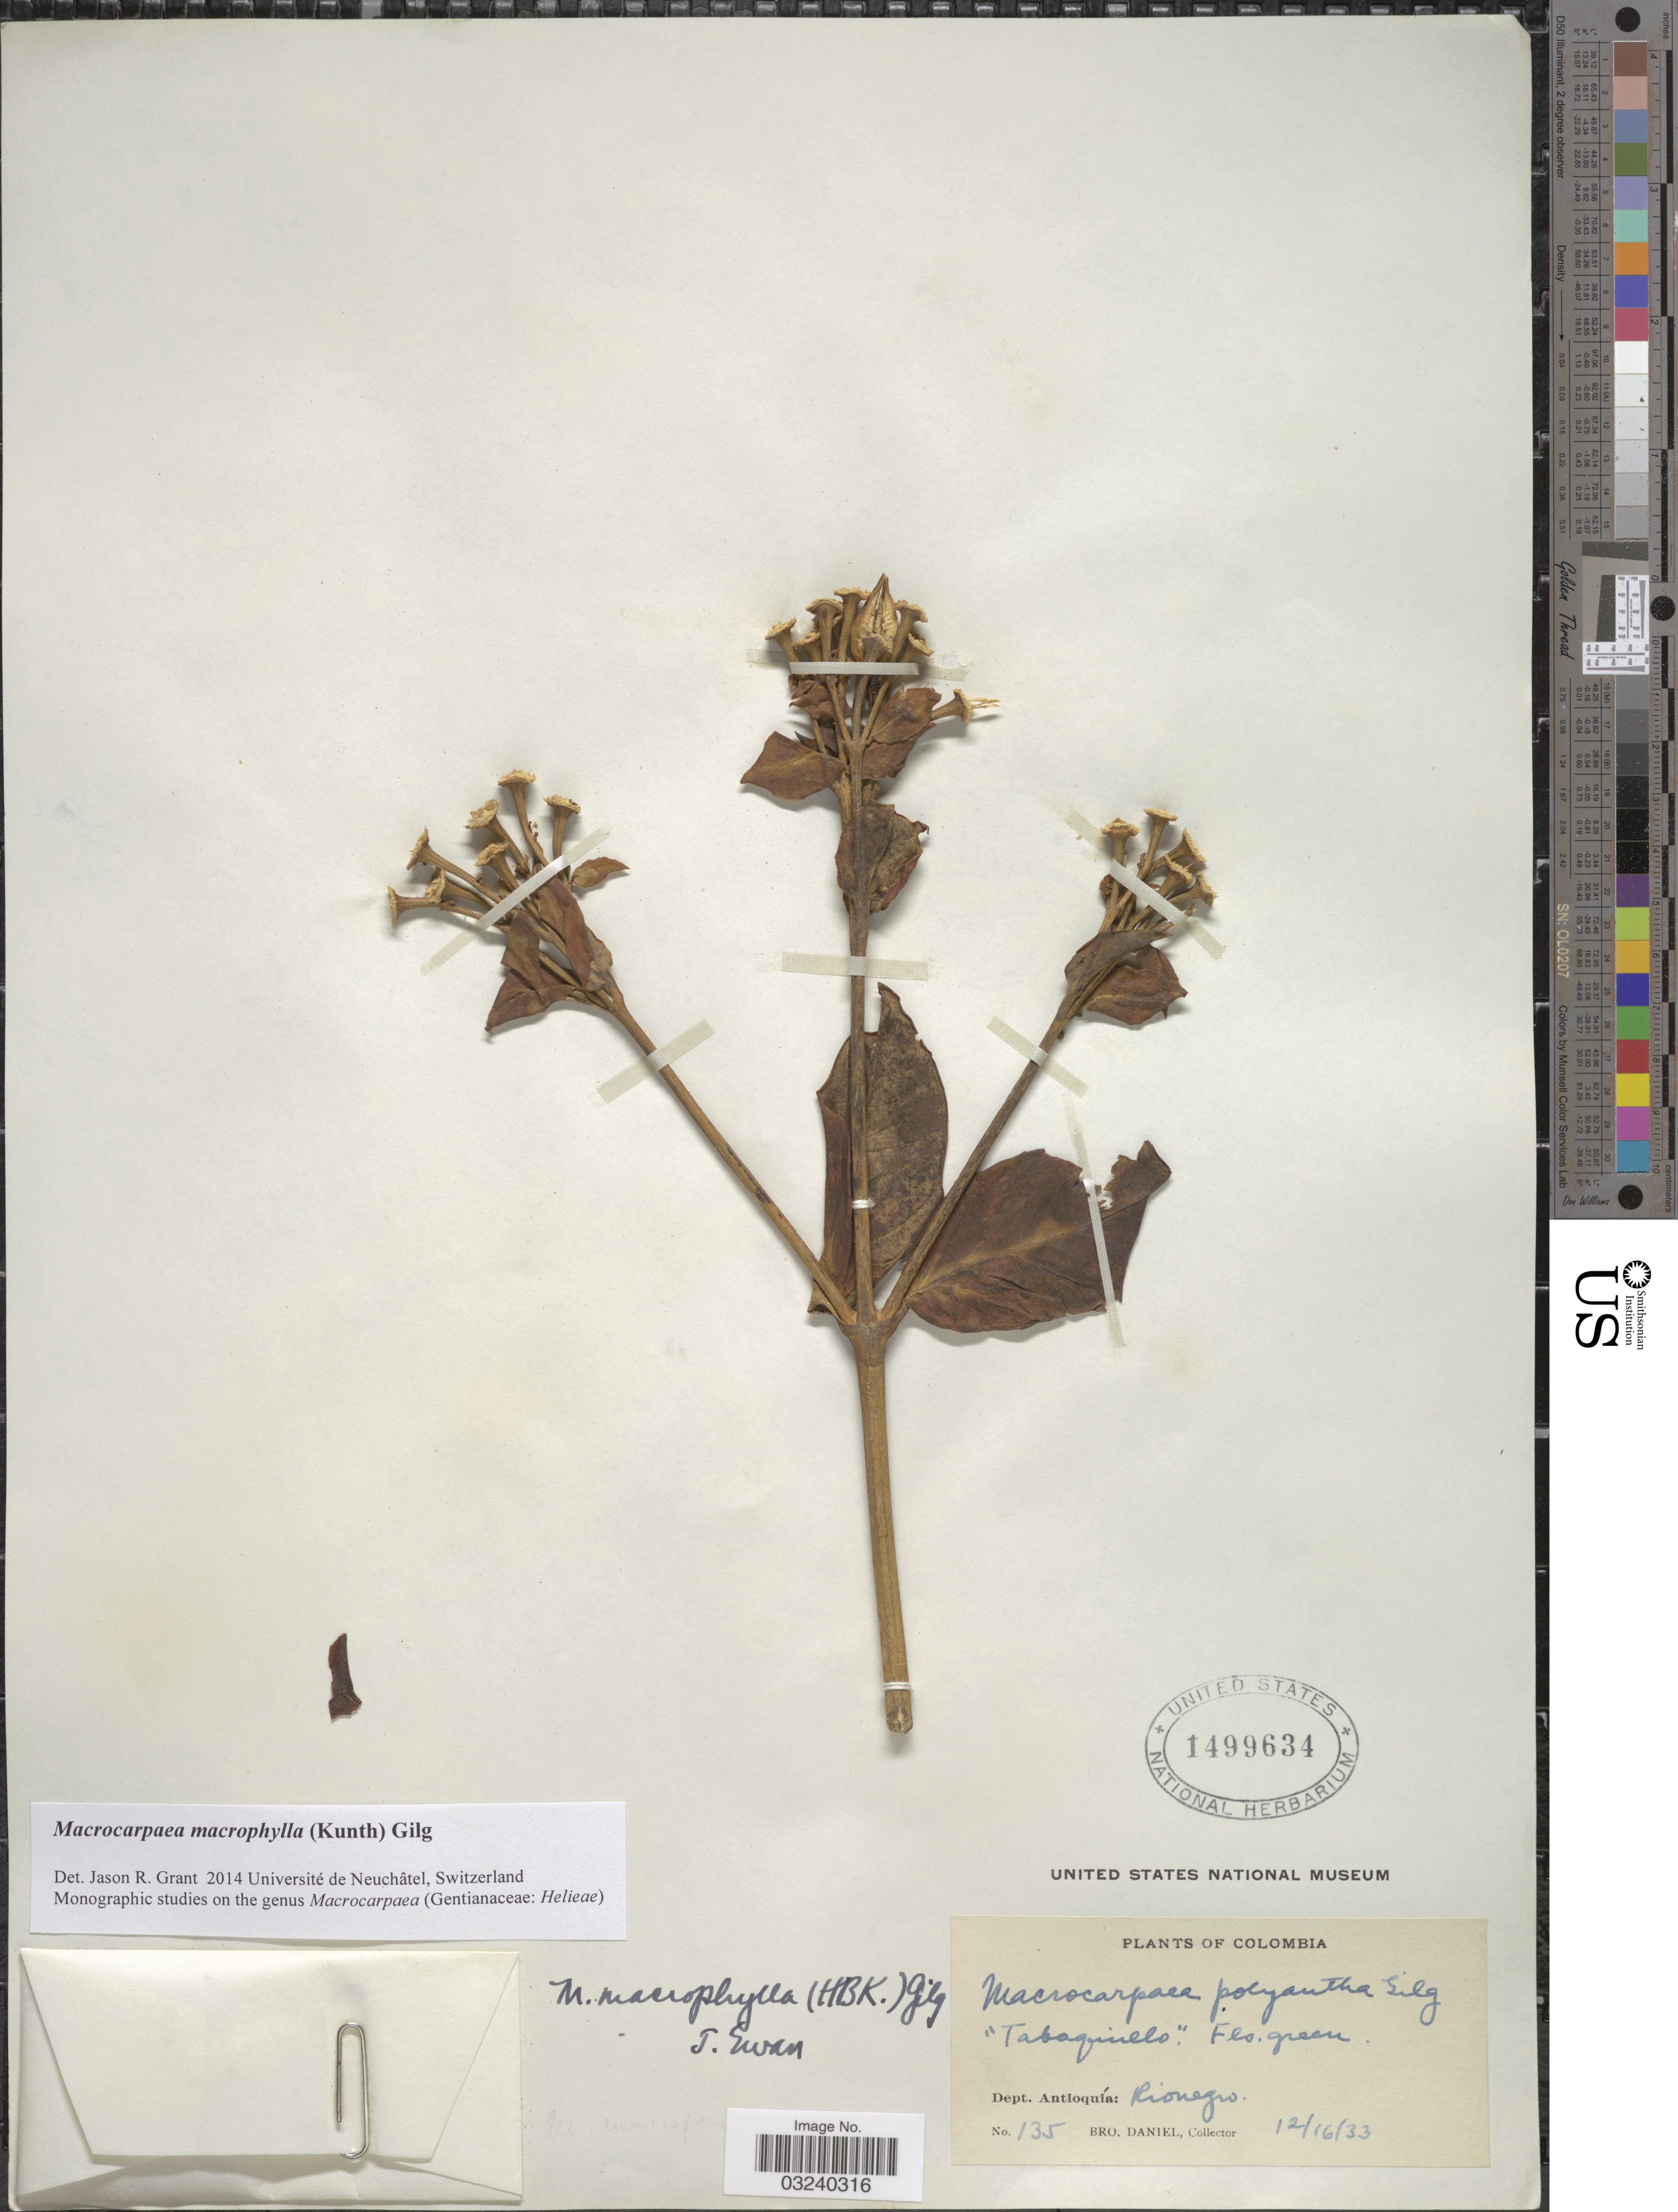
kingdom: Plantae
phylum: Tracheophyta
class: Magnoliopsida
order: Gentianales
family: Gentianaceae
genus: Macrocarpaea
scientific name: Macrocarpaea macrophylla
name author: (Kunth) Gilg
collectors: Bro. Daniel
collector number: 135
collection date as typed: Transcribed d/m/y: 16/12/33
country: Colombia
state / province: Antioquia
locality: Dept. Antioquía: Rionegro.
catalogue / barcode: US 1499634